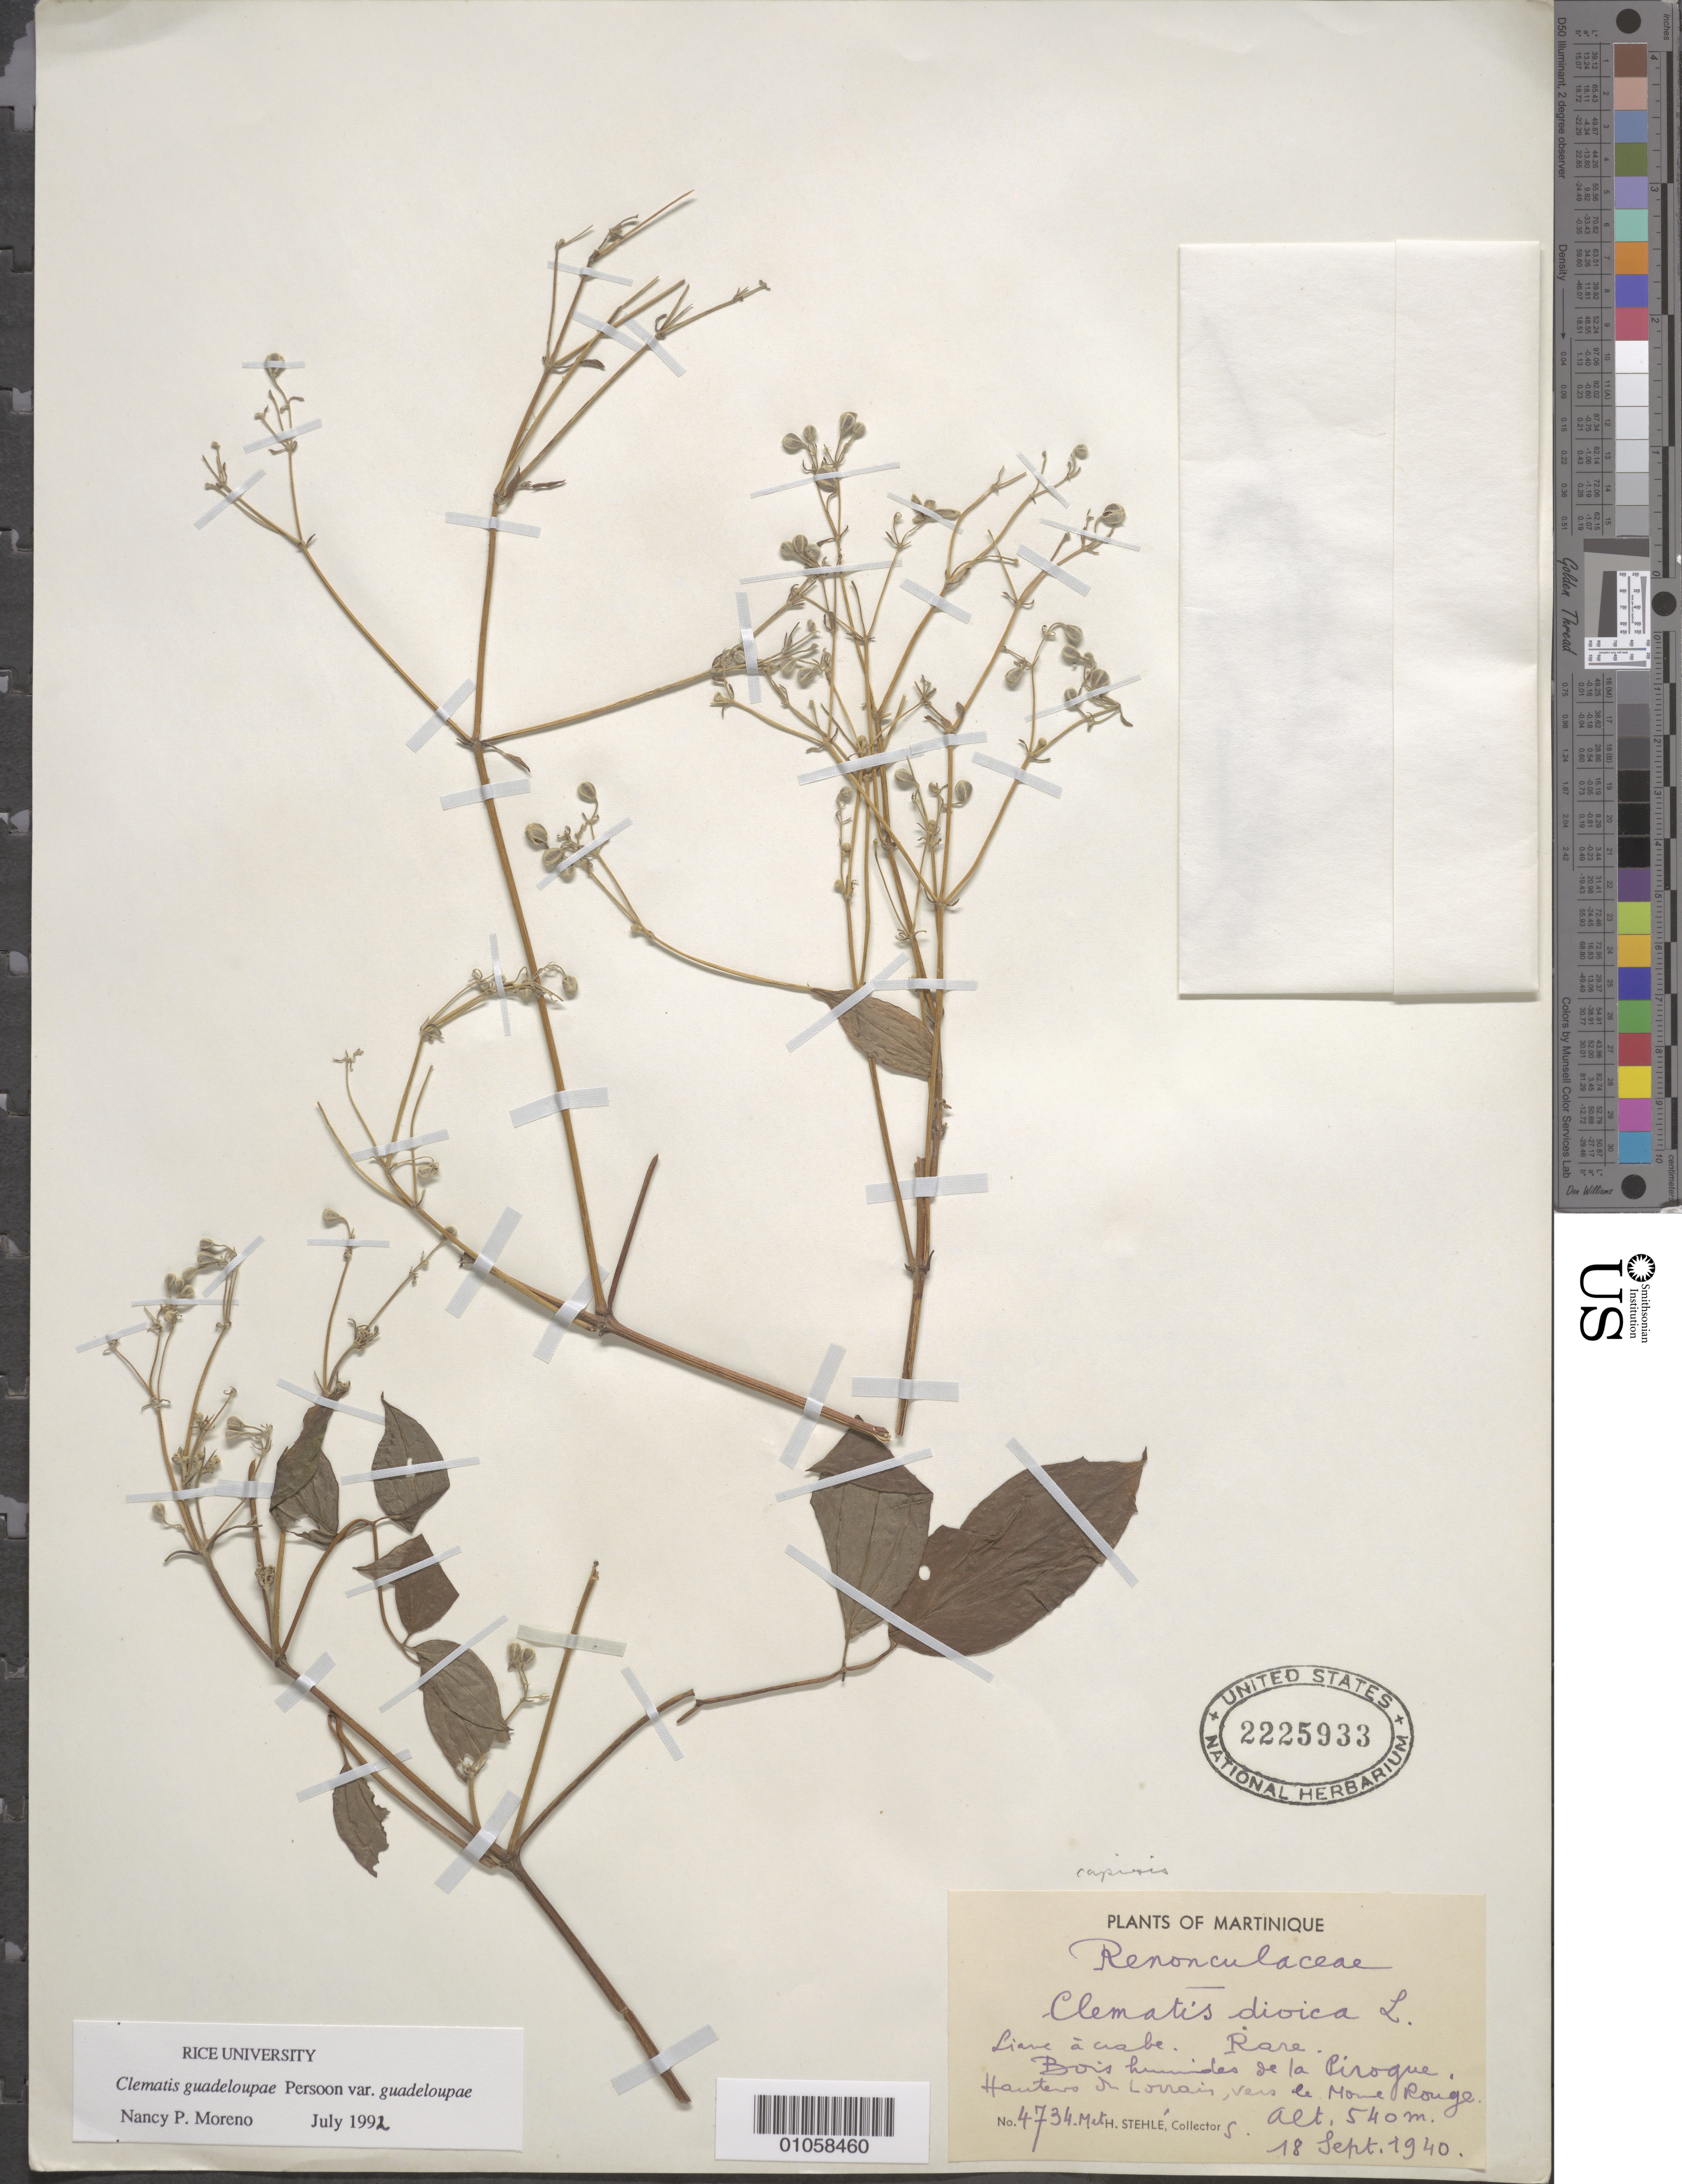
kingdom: Plantae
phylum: Tracheophyta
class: Magnoliopsida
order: Ranunculales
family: Ranunculaceae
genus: Clematis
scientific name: Clematis guadeloupae var. guadeloupae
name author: Pers.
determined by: Moreno, N. P.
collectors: H. Stehlé & M. Stehlé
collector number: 4734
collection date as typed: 18 Sep 1940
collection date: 1940-09-18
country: Martinique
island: Martinique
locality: Pirogue, hauteurs du Lorrain, vers le Morne Rouge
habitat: Bois humides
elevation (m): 540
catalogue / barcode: US 2225933